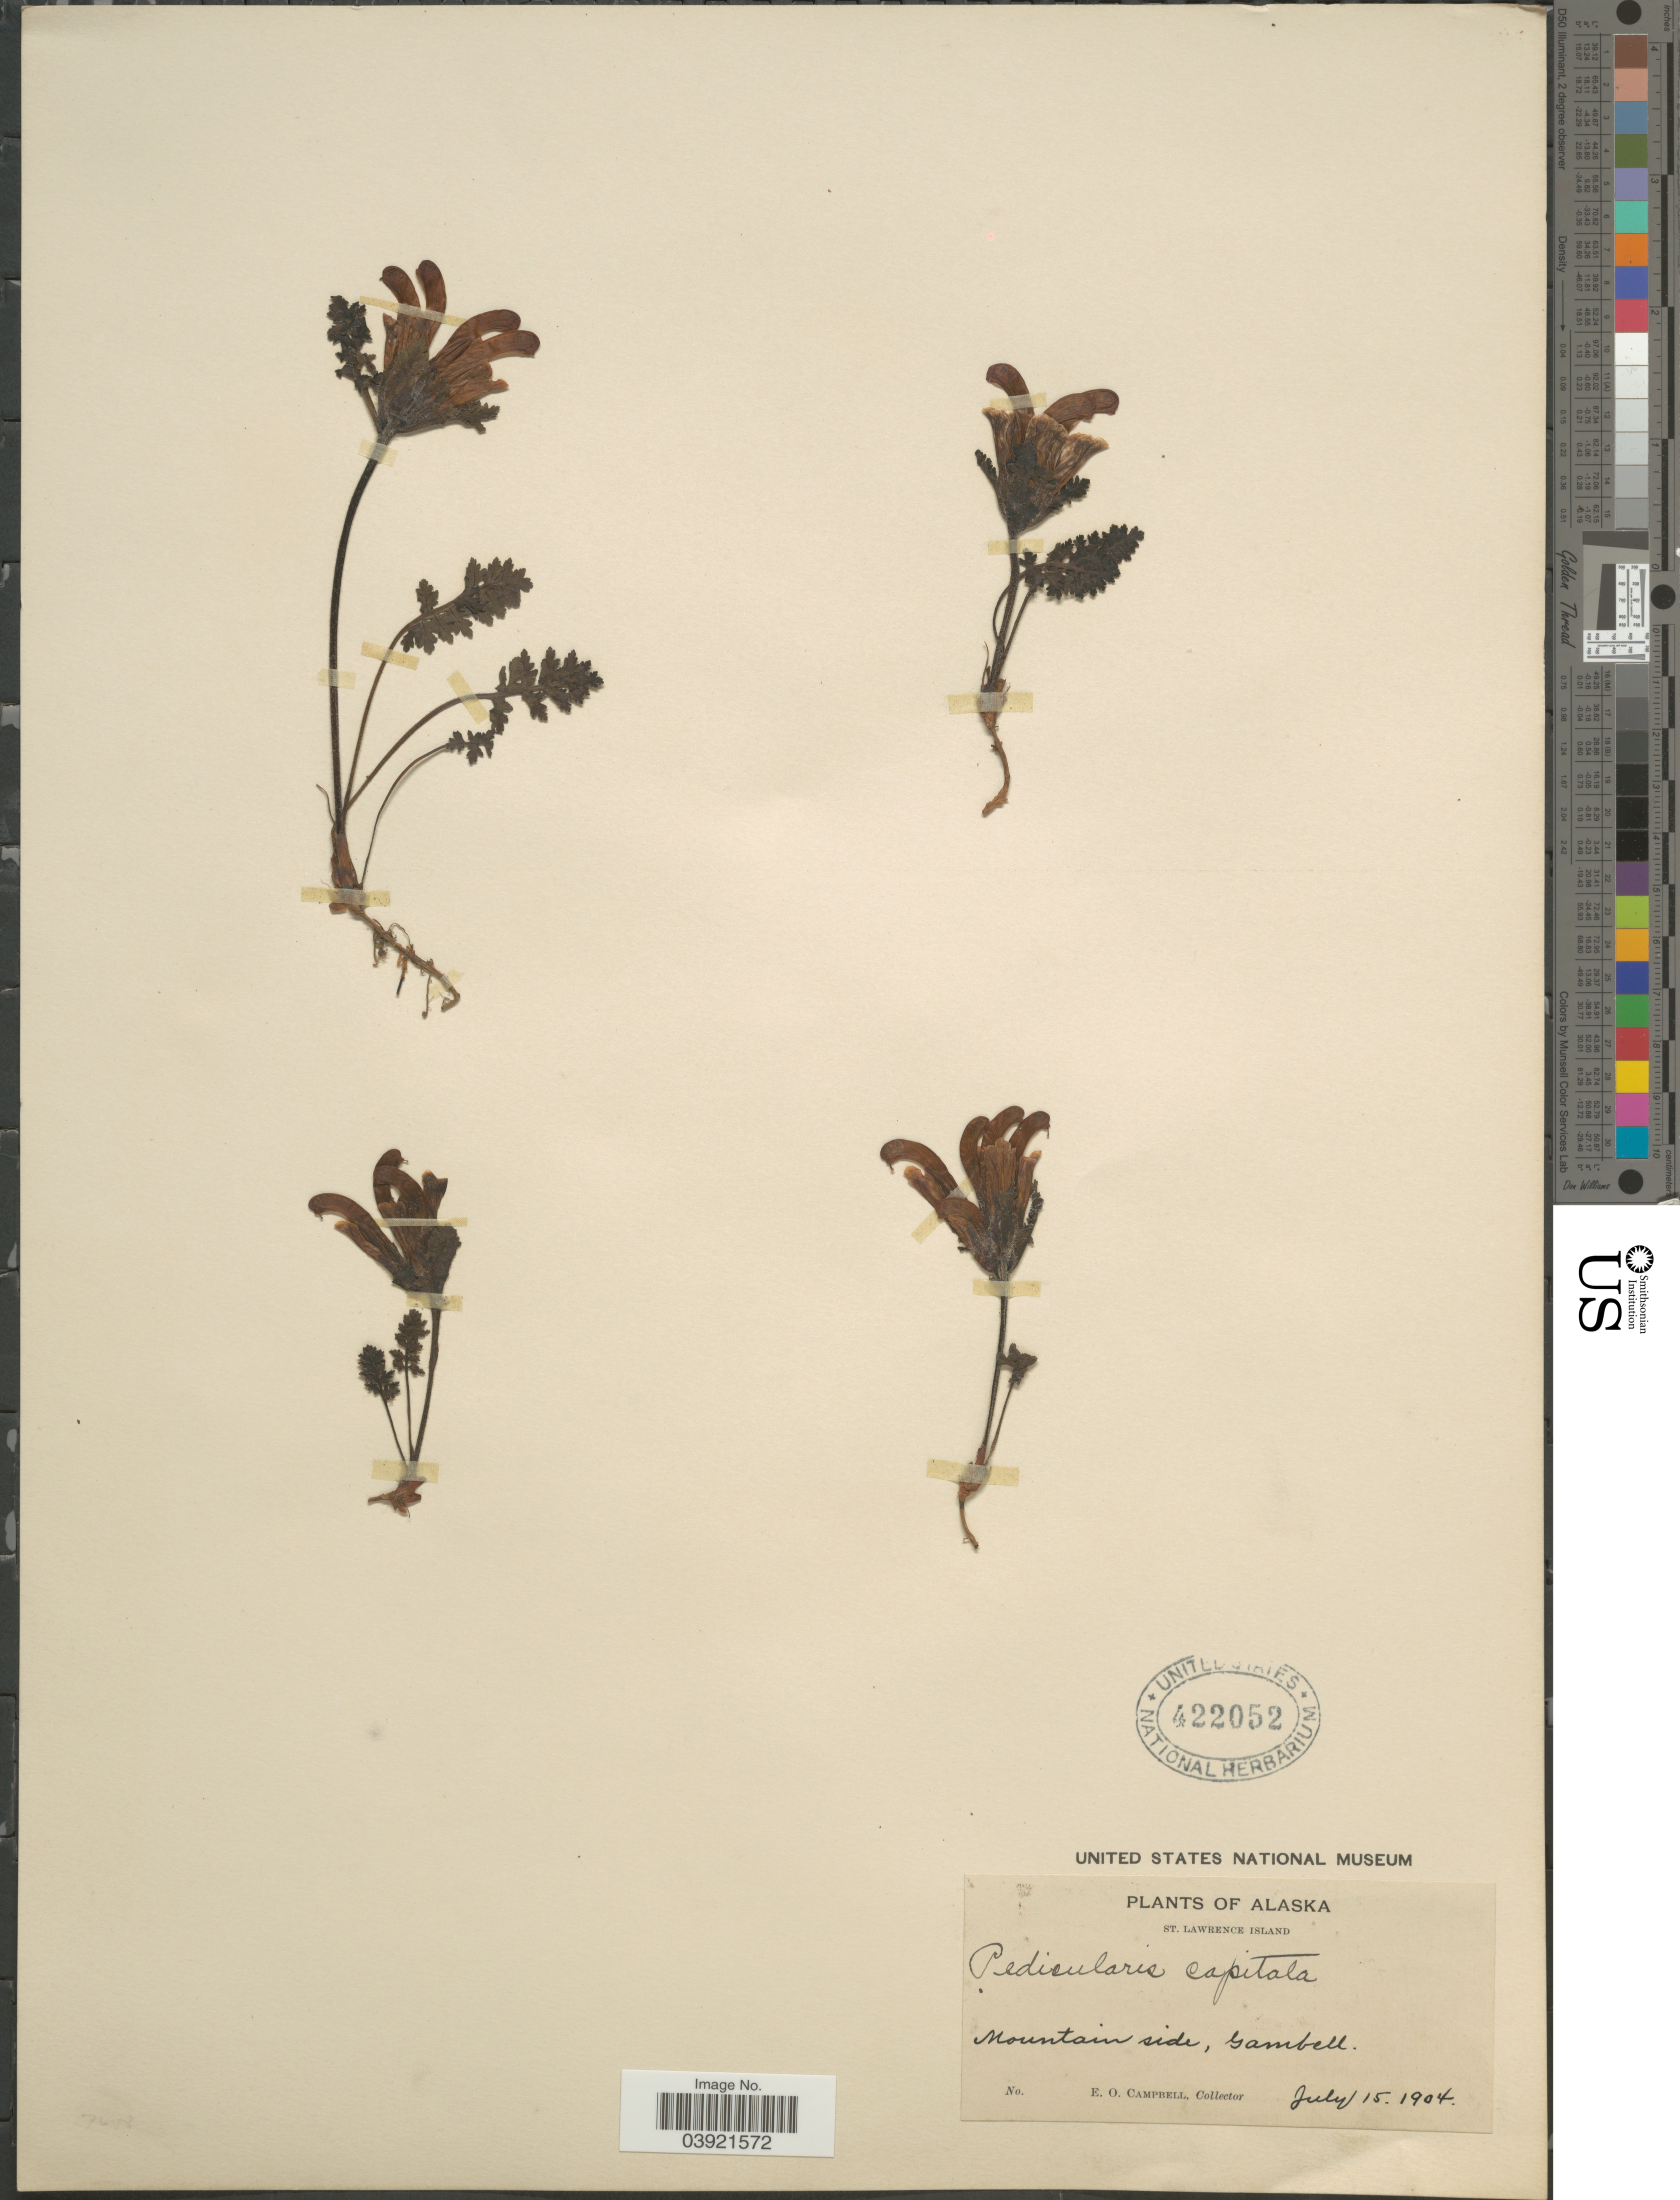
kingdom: Plantae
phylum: Tracheophyta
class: Magnoliopsida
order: Lamiales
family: Orobanchaceae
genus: Pedicularis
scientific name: Pedicularis capitata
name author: Adams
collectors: E. Campbell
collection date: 1904-07-15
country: United States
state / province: Alaska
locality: St. Lawrence Island. Mountain side, Gambell.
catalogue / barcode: US 422052